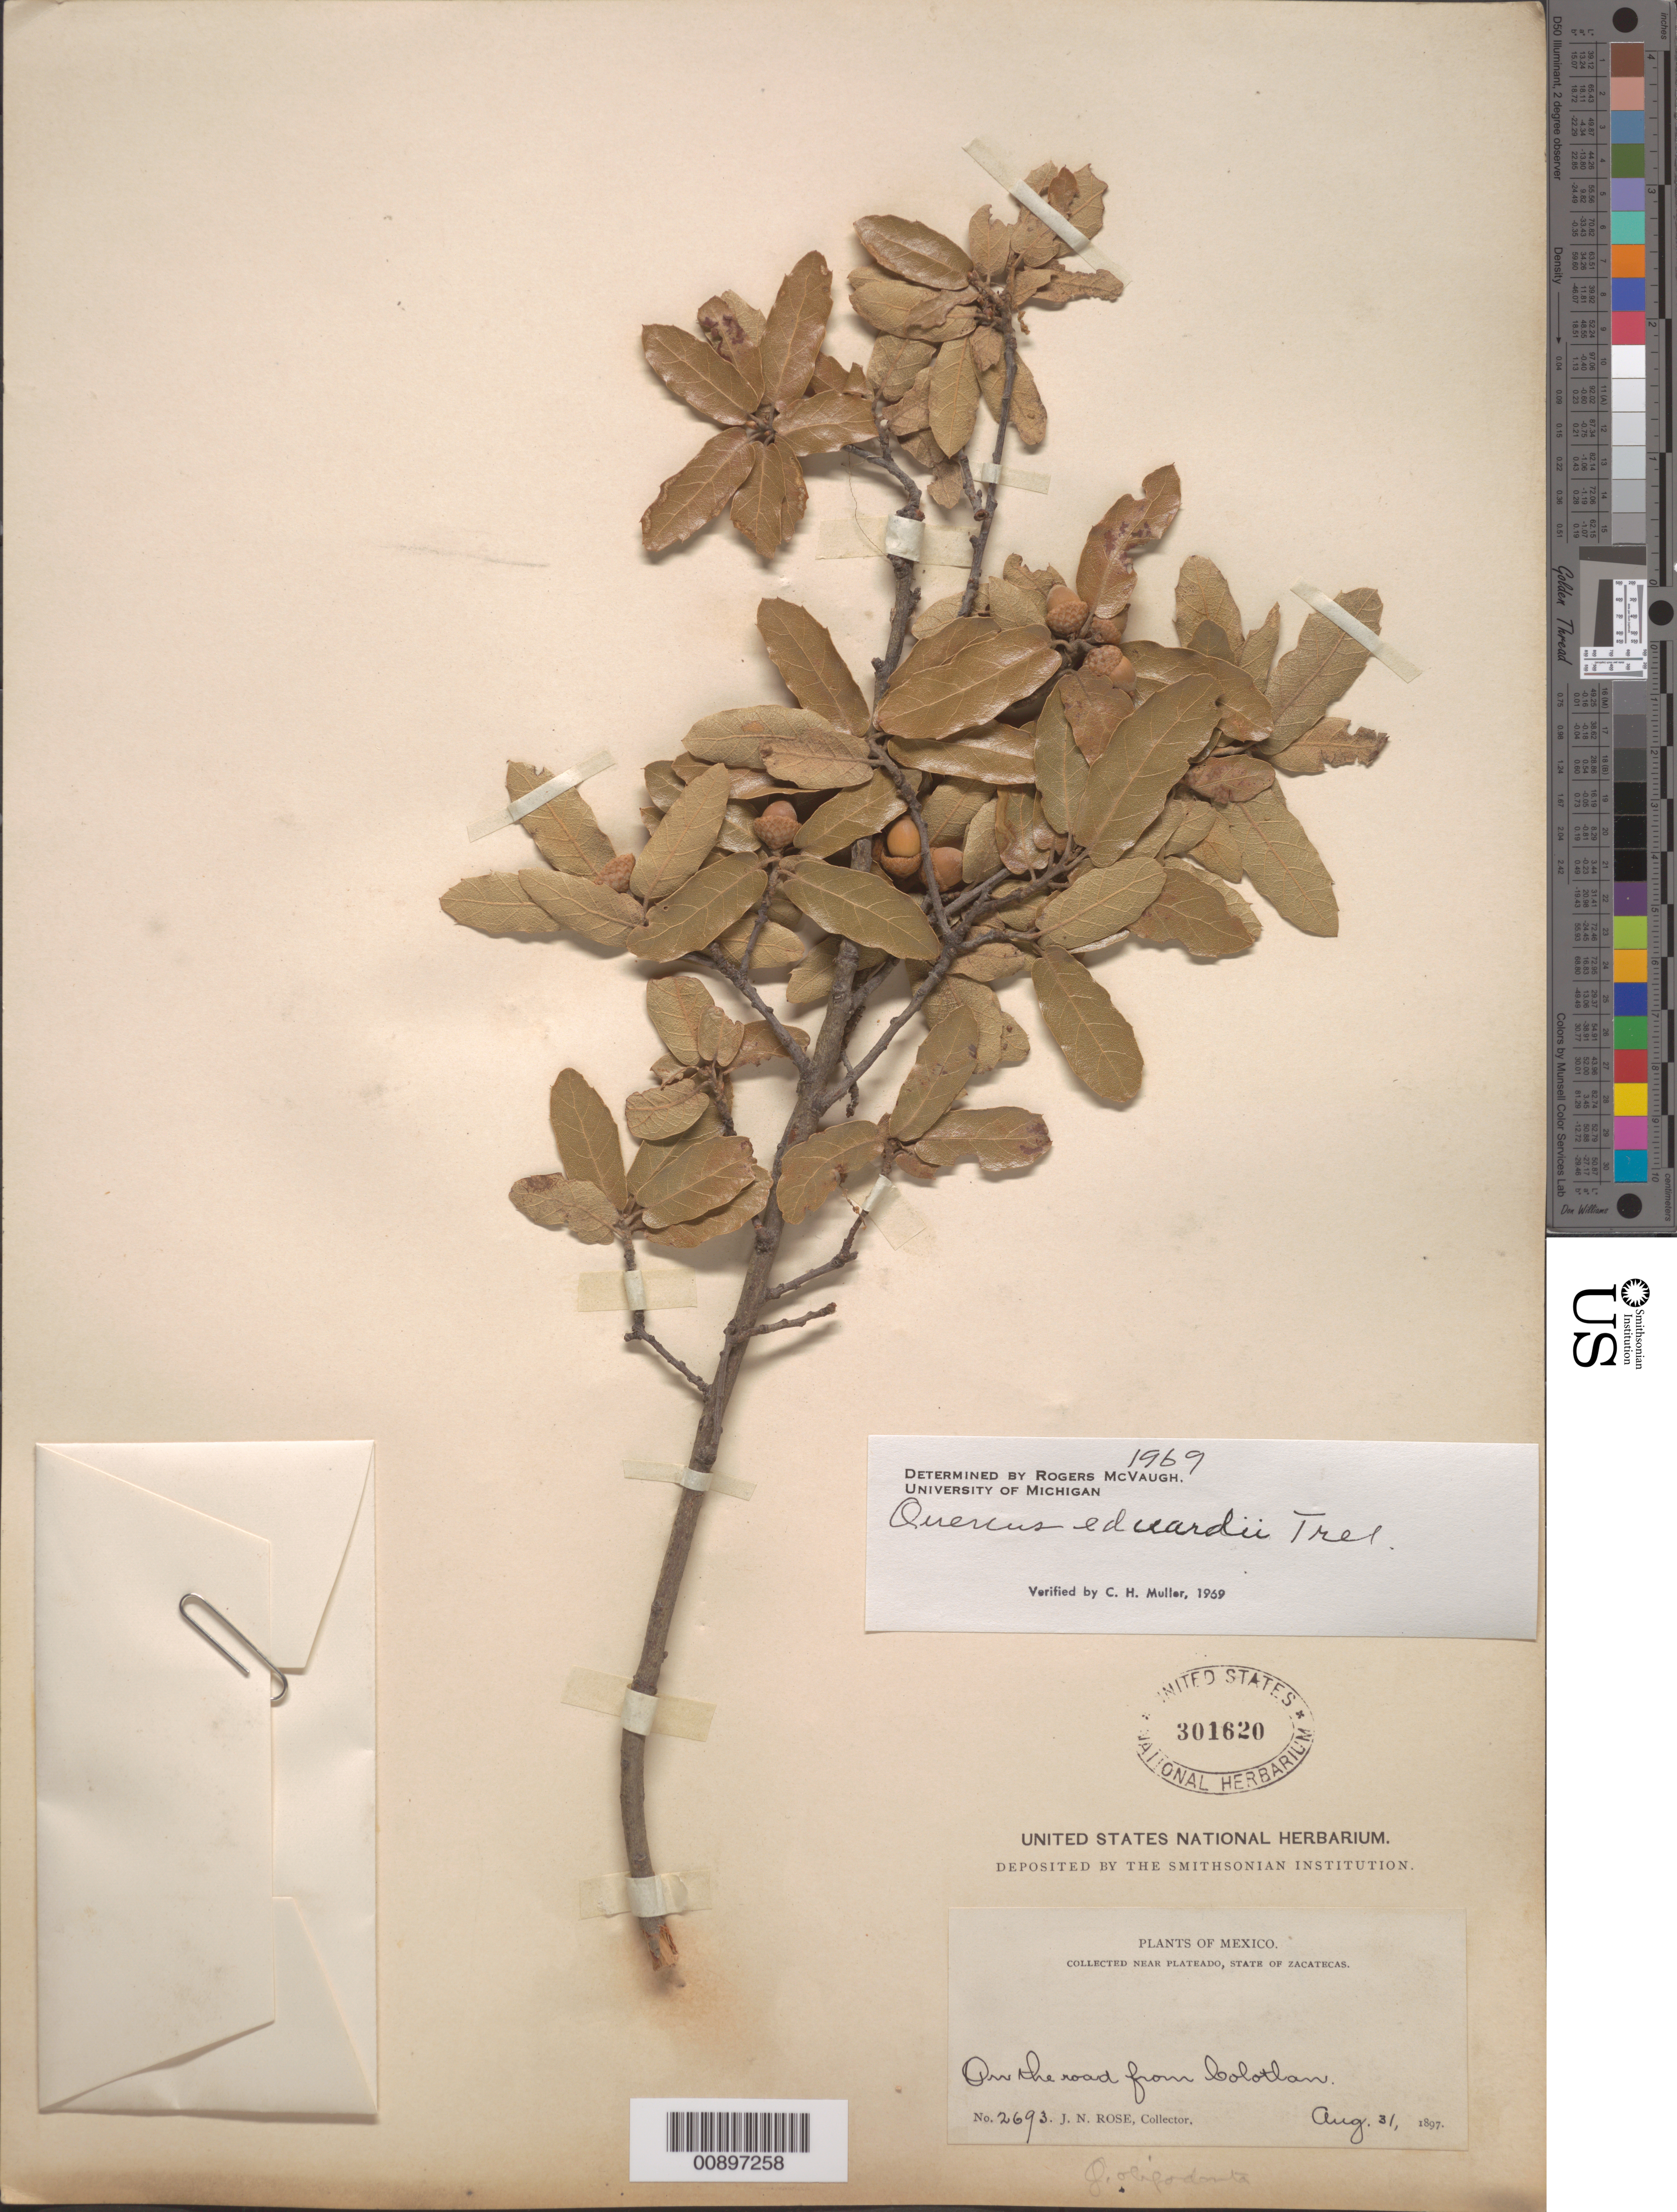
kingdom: Plantae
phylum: Tracheophyta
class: Magnoliopsida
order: Fagales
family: Fagaceae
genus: Quercus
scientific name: Quercus eduardii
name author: Trel.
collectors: J. N. Rose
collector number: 2693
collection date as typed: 31 Aug 1897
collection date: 1897-08-31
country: Mexico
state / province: Zacatecas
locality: On the road from Colotlán. Near Plateado, Zacatecas.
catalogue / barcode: US 301620